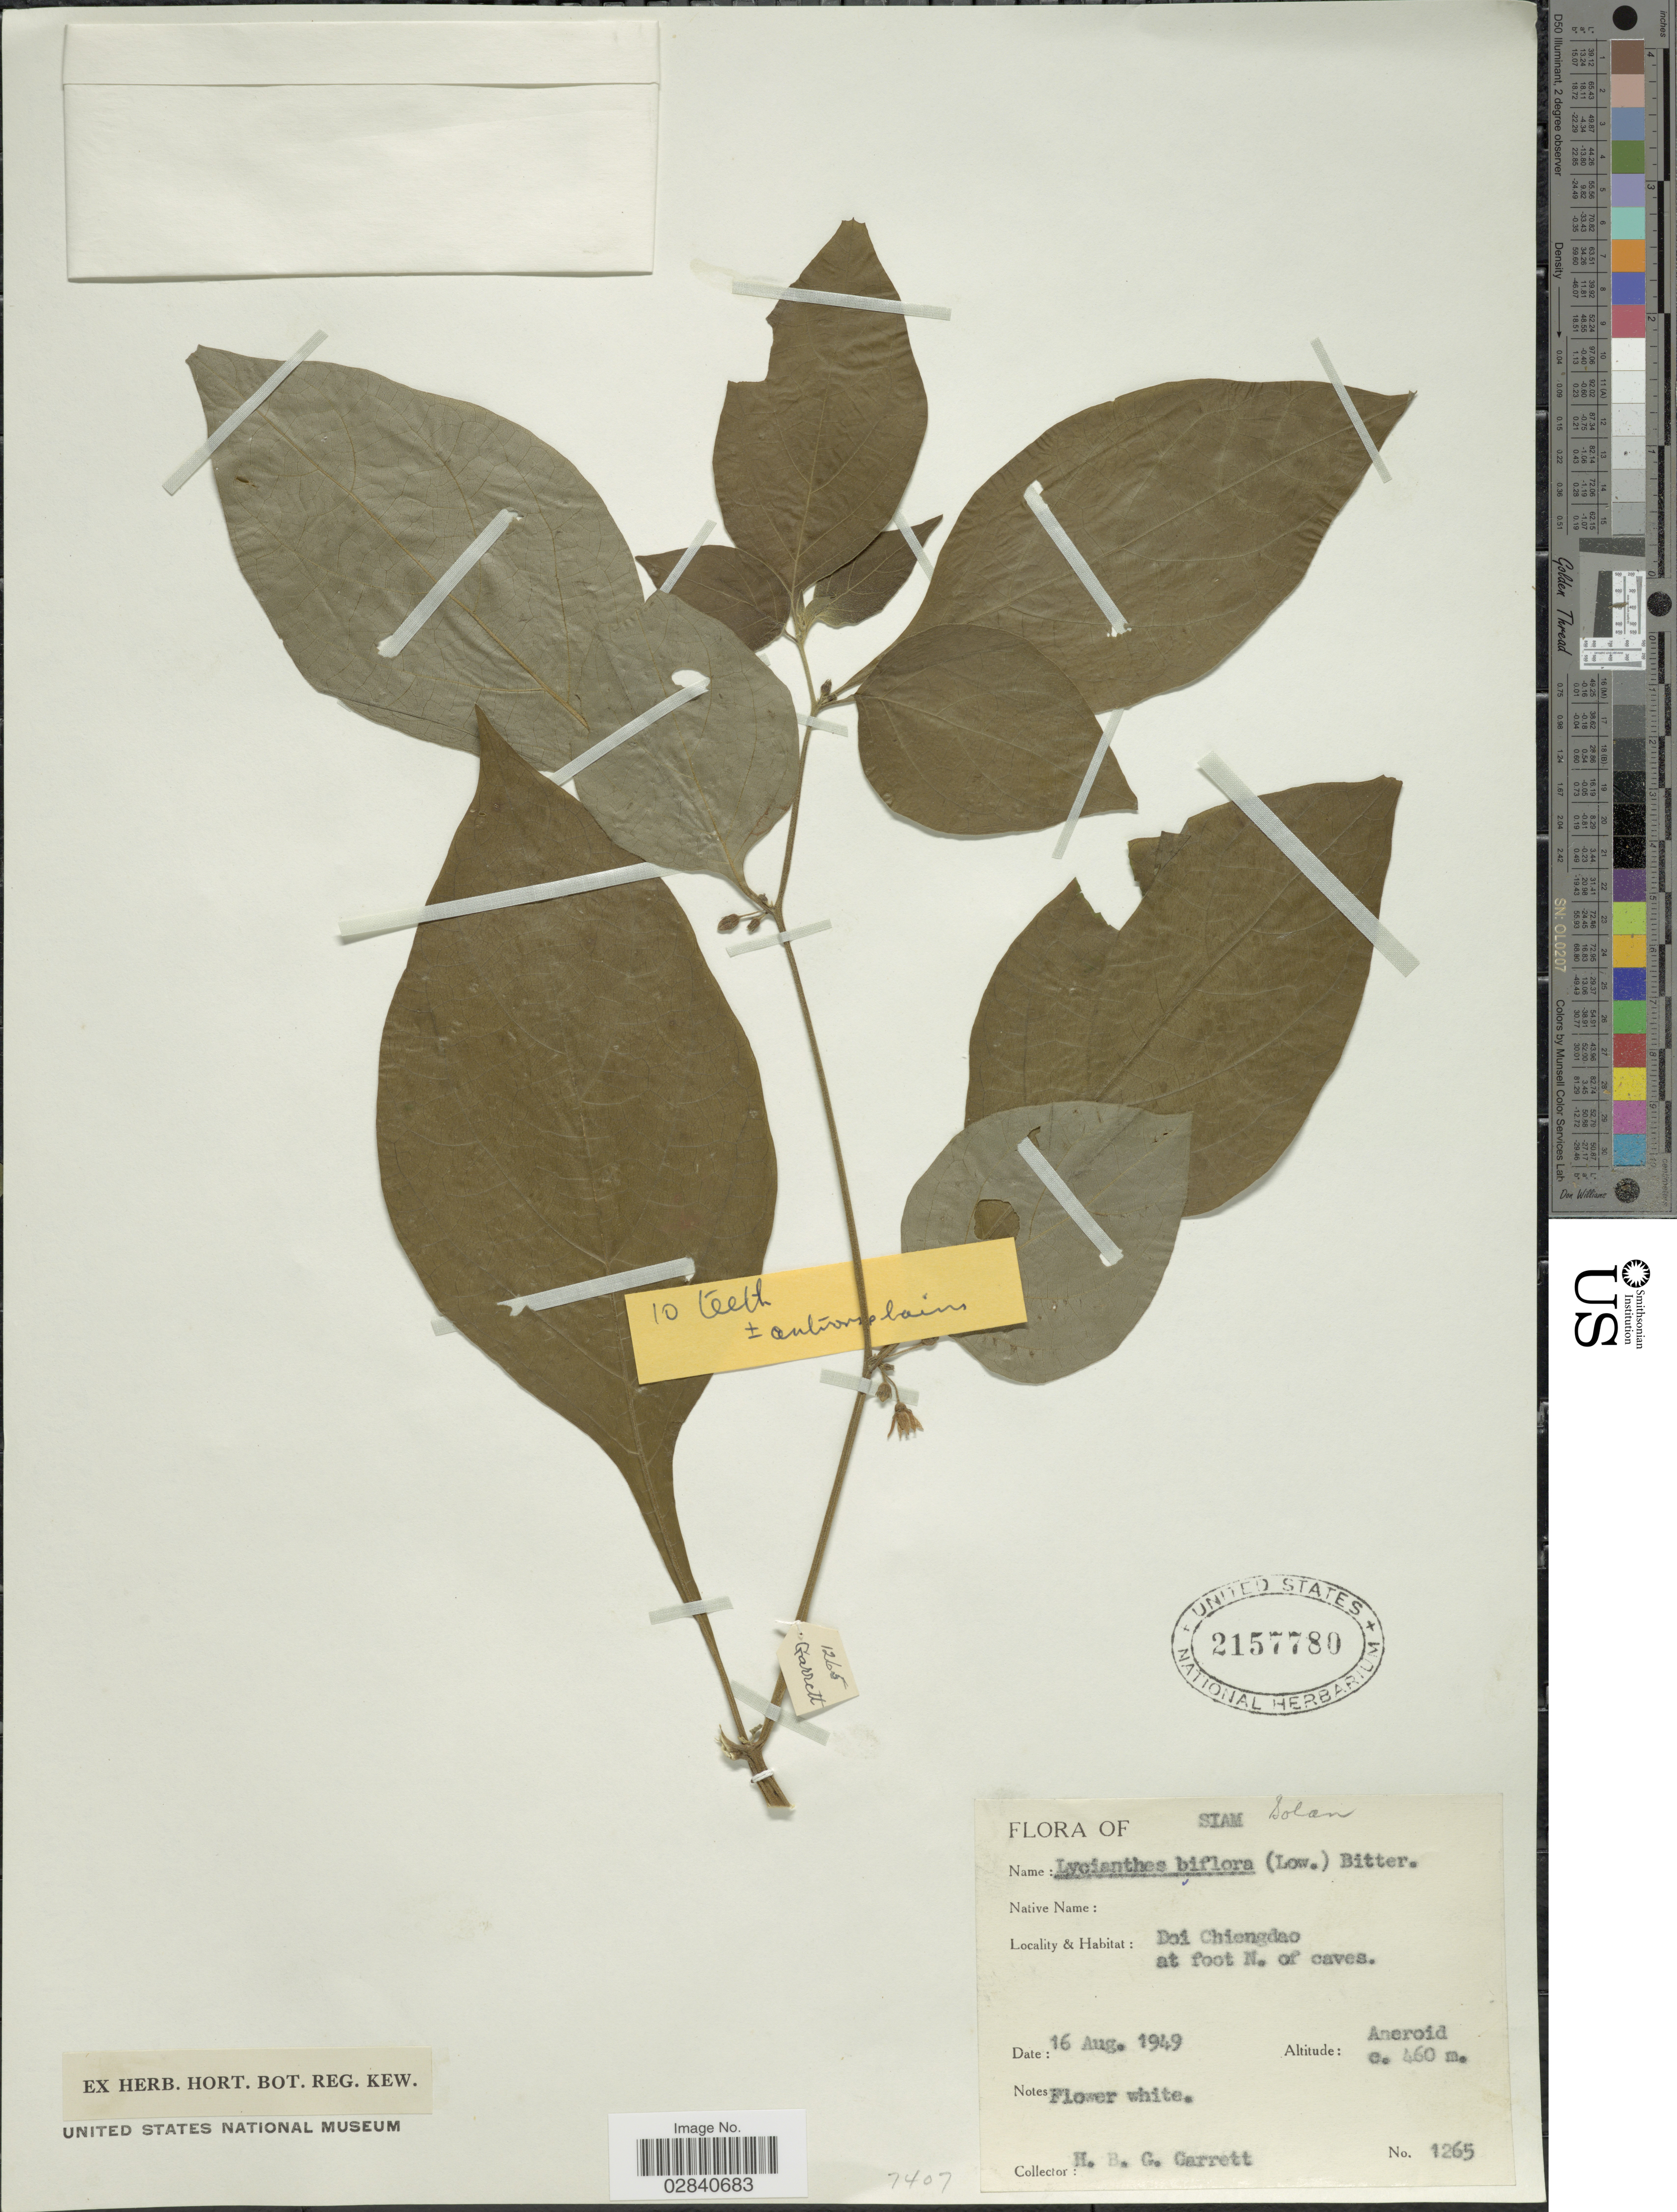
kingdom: Plantae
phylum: Tracheophyta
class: Magnoliopsida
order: Solanales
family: Solanaceae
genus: Lycianthes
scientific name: Lycianthes biflora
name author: (Lour.) Bitter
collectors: H. Garrett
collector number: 1265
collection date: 1949-08-16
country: Thailand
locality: Siam. Doi Chiengdao at foot N. of caves.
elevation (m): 460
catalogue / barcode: US 2157780